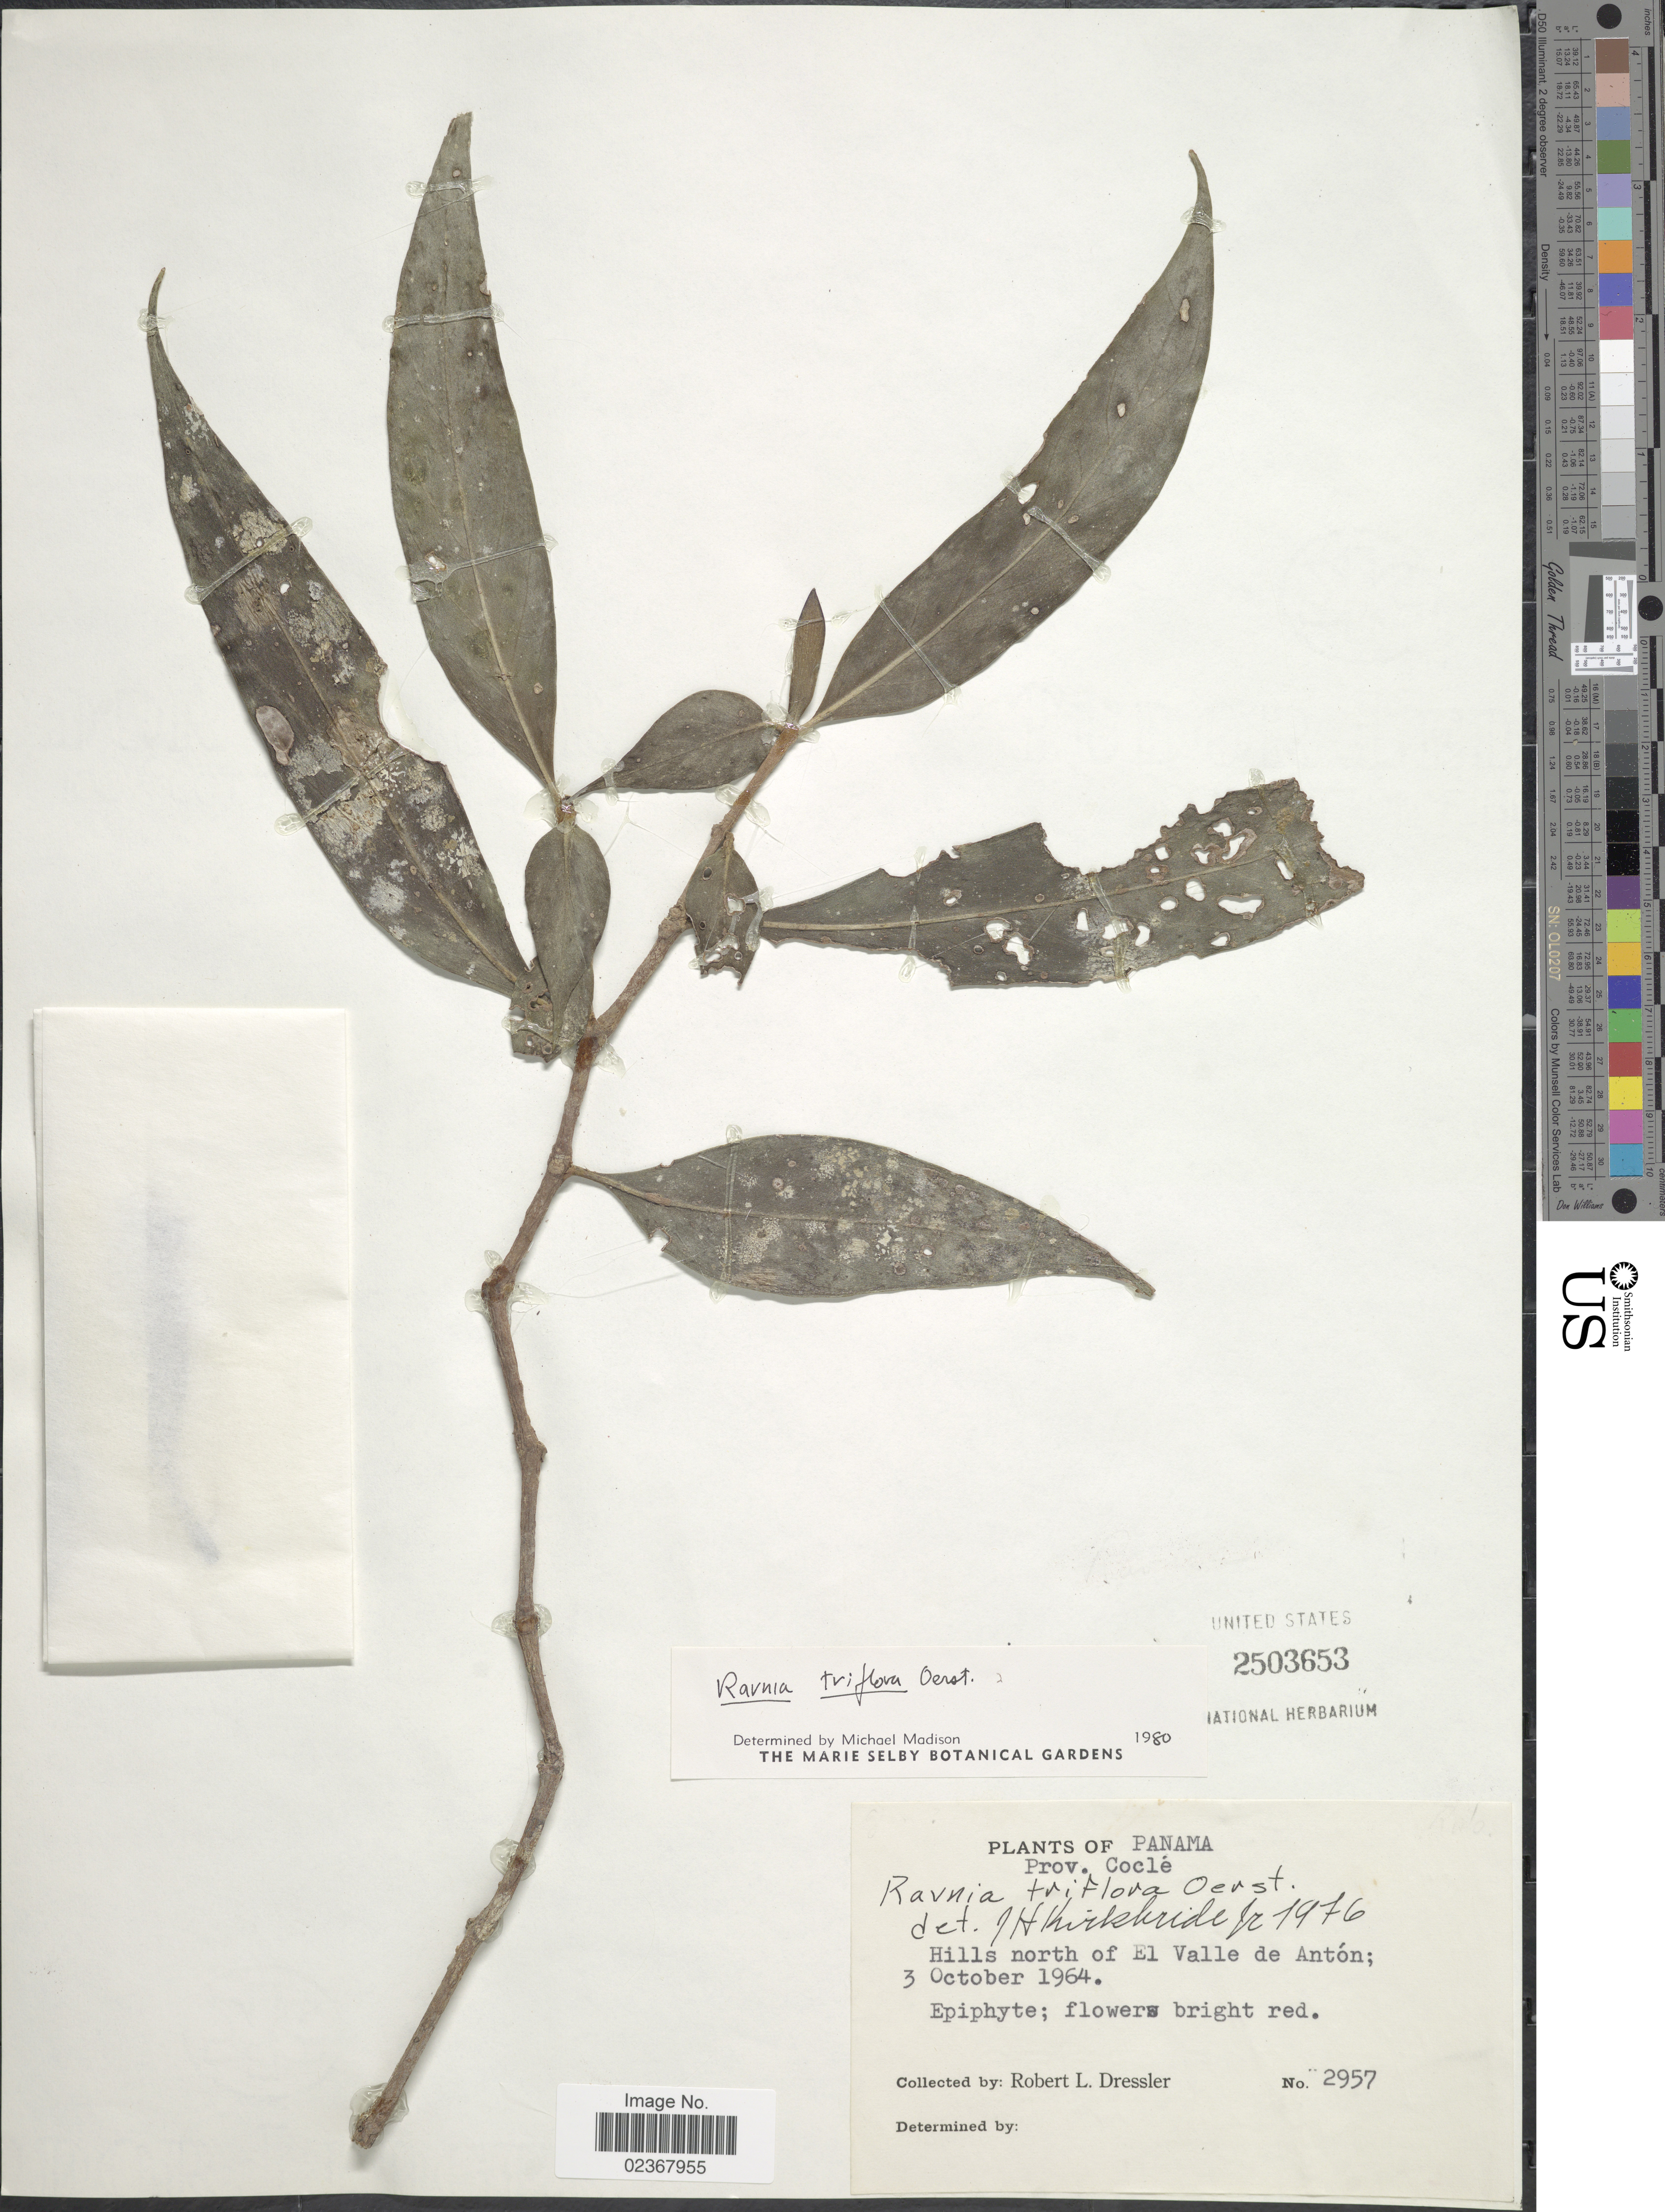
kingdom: Plantae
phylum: Tracheophyta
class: Magnoliopsida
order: Gentianales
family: Rubiaceae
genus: Hillia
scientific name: Hillia triflora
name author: (Oerst.) C.M. Taylor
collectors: R. Dressler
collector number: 2957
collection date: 1964-10-03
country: Panama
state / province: Coclé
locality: Prov. Cocle, Hills north of El Valle de Anton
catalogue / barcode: US 2503653